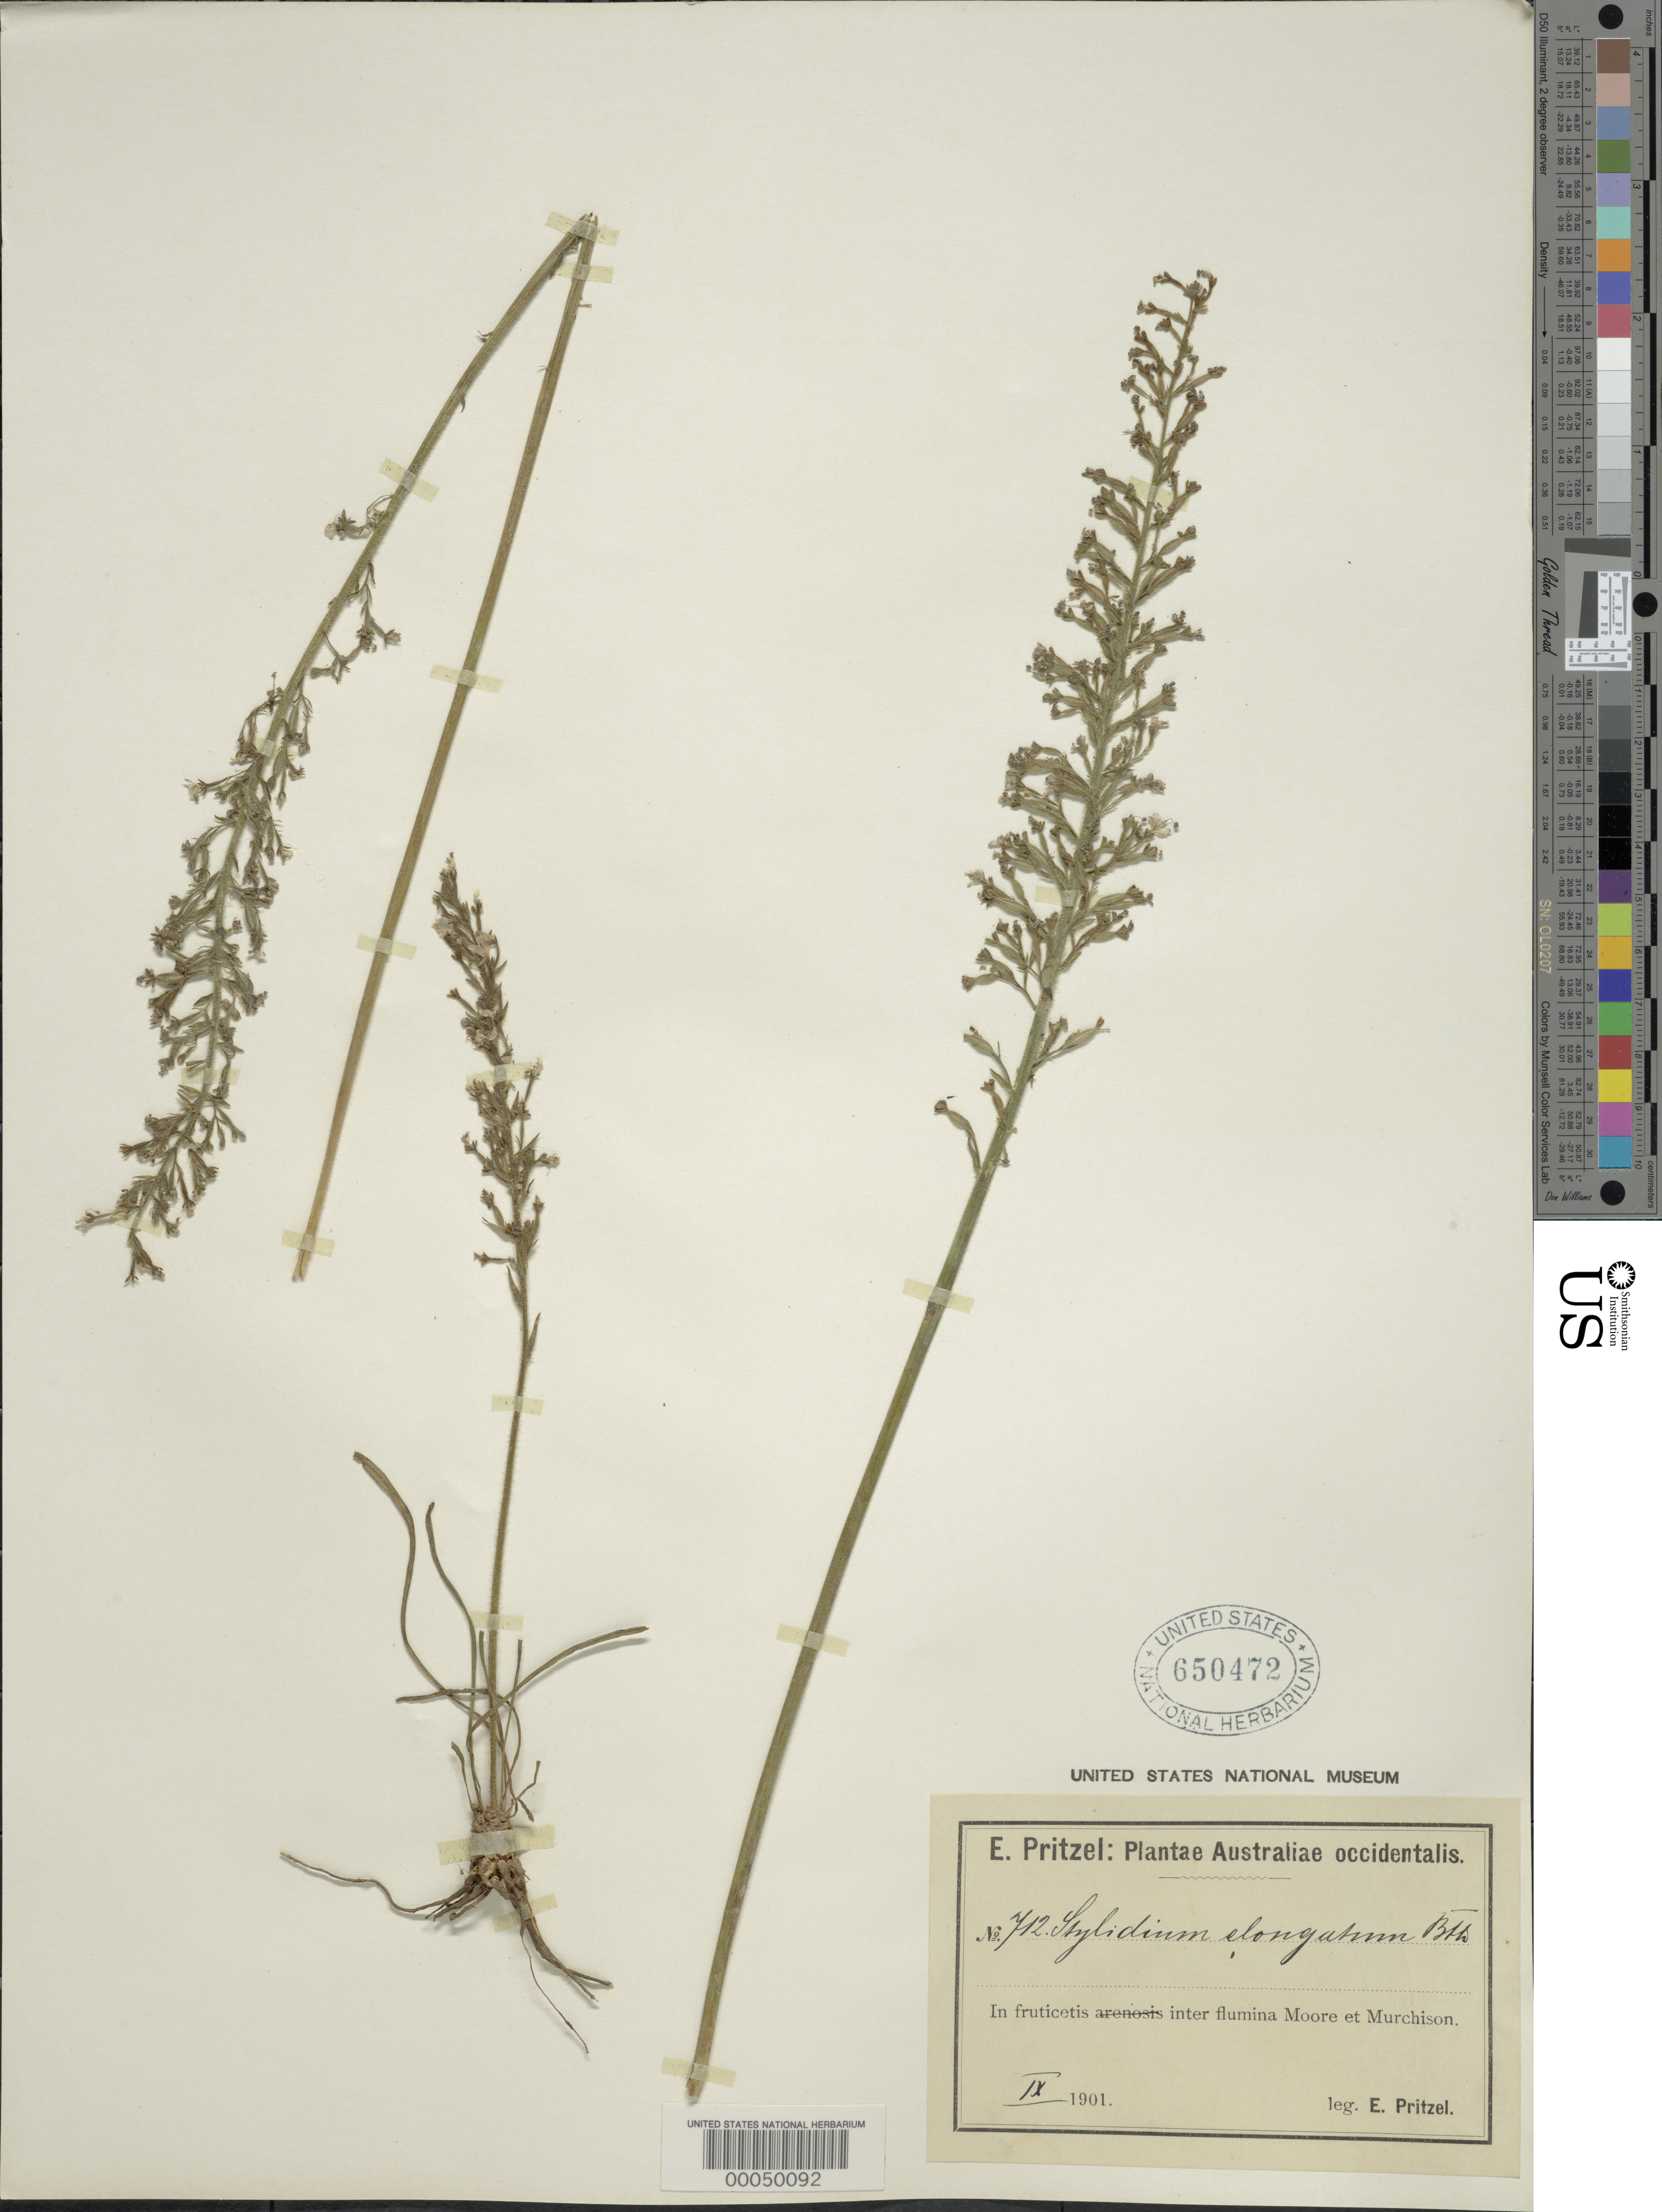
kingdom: Plantae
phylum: Tracheophyta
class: Magnoliopsida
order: Asterales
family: Stylidiaceae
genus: Stylidium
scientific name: Stylidium elongatum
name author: Benth.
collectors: E. G. Pritzel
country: Australia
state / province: Western Australia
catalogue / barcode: US 650472